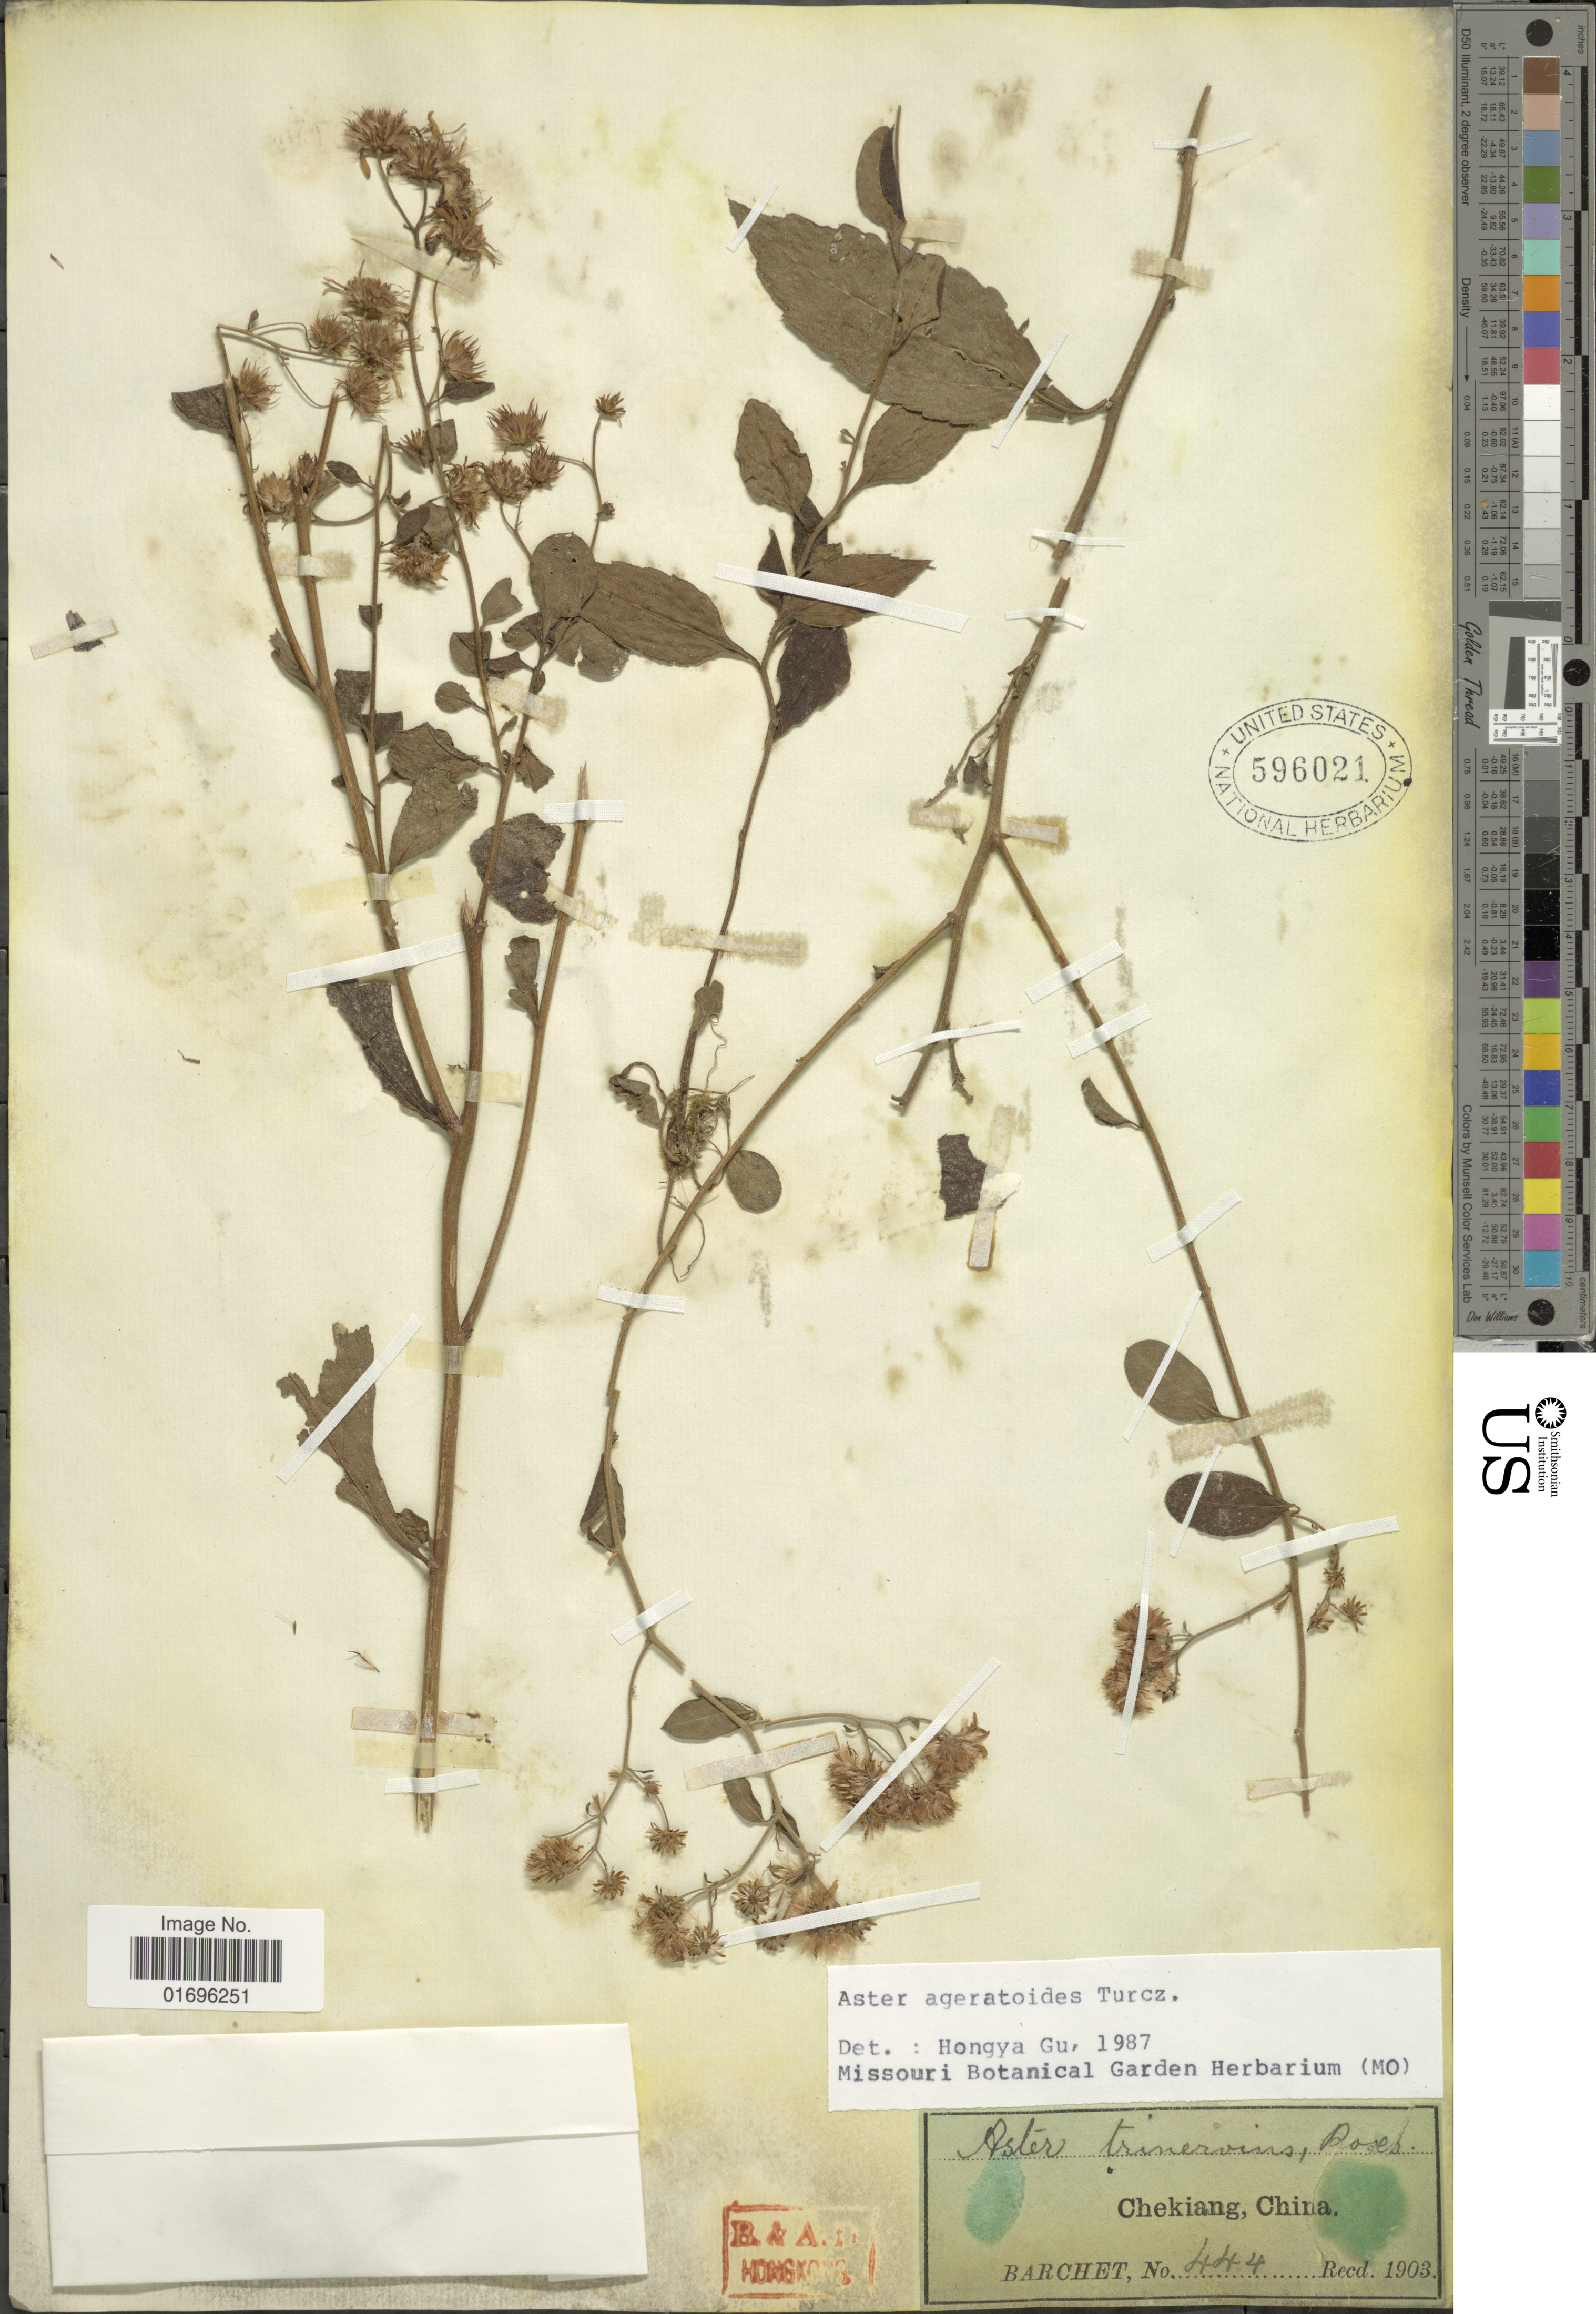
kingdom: Plantae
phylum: Tracheophyta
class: Magnoliopsida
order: Asterales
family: Asteraceae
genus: Aster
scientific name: Aster ageratoides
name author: Turcz.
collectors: Barchet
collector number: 444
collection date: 1903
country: China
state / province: Zhejiang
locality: Chekiang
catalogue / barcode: US 596021